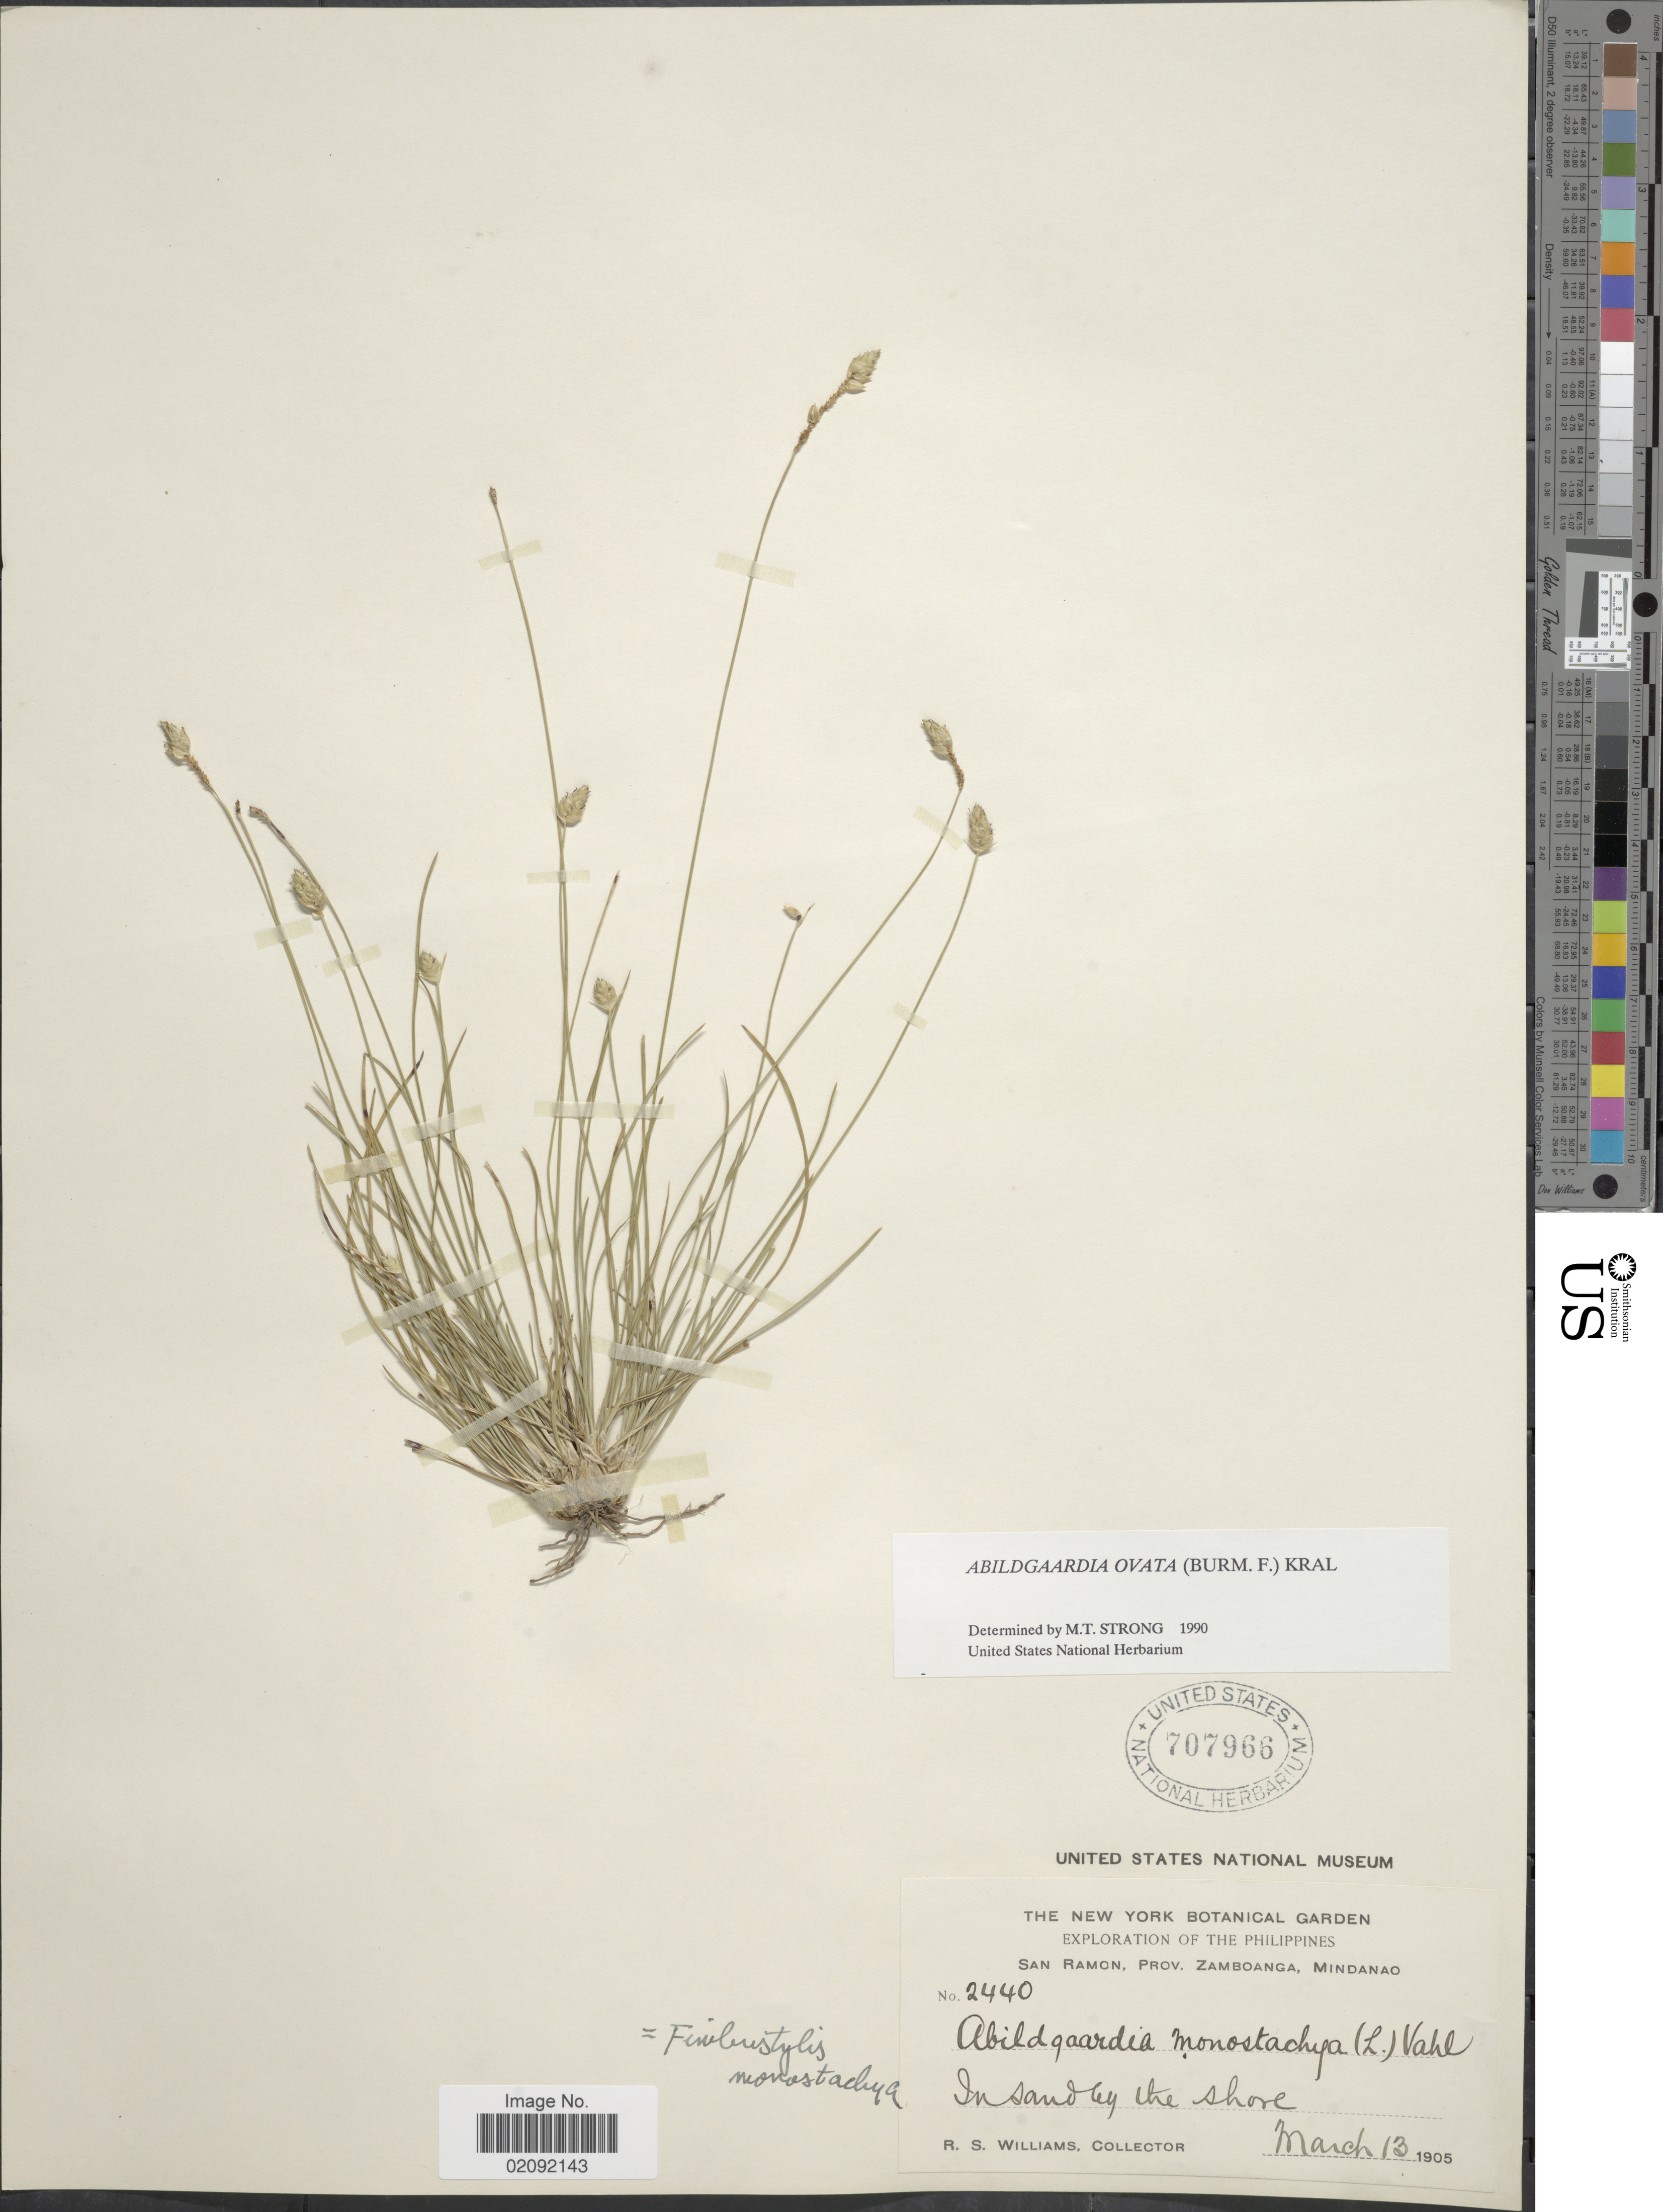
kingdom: Plantae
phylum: Tracheophyta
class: Liliopsida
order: Poales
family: Cyperaceae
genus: Abildgaardia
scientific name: Abildgaardia ovata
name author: (Burm. f.) Kral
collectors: R. S. Williams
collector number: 2440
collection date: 1905-03-13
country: Philippines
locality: San Ramon, Prov. Zamboanga, Mindanao, in sandy the shore.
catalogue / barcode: US 707966